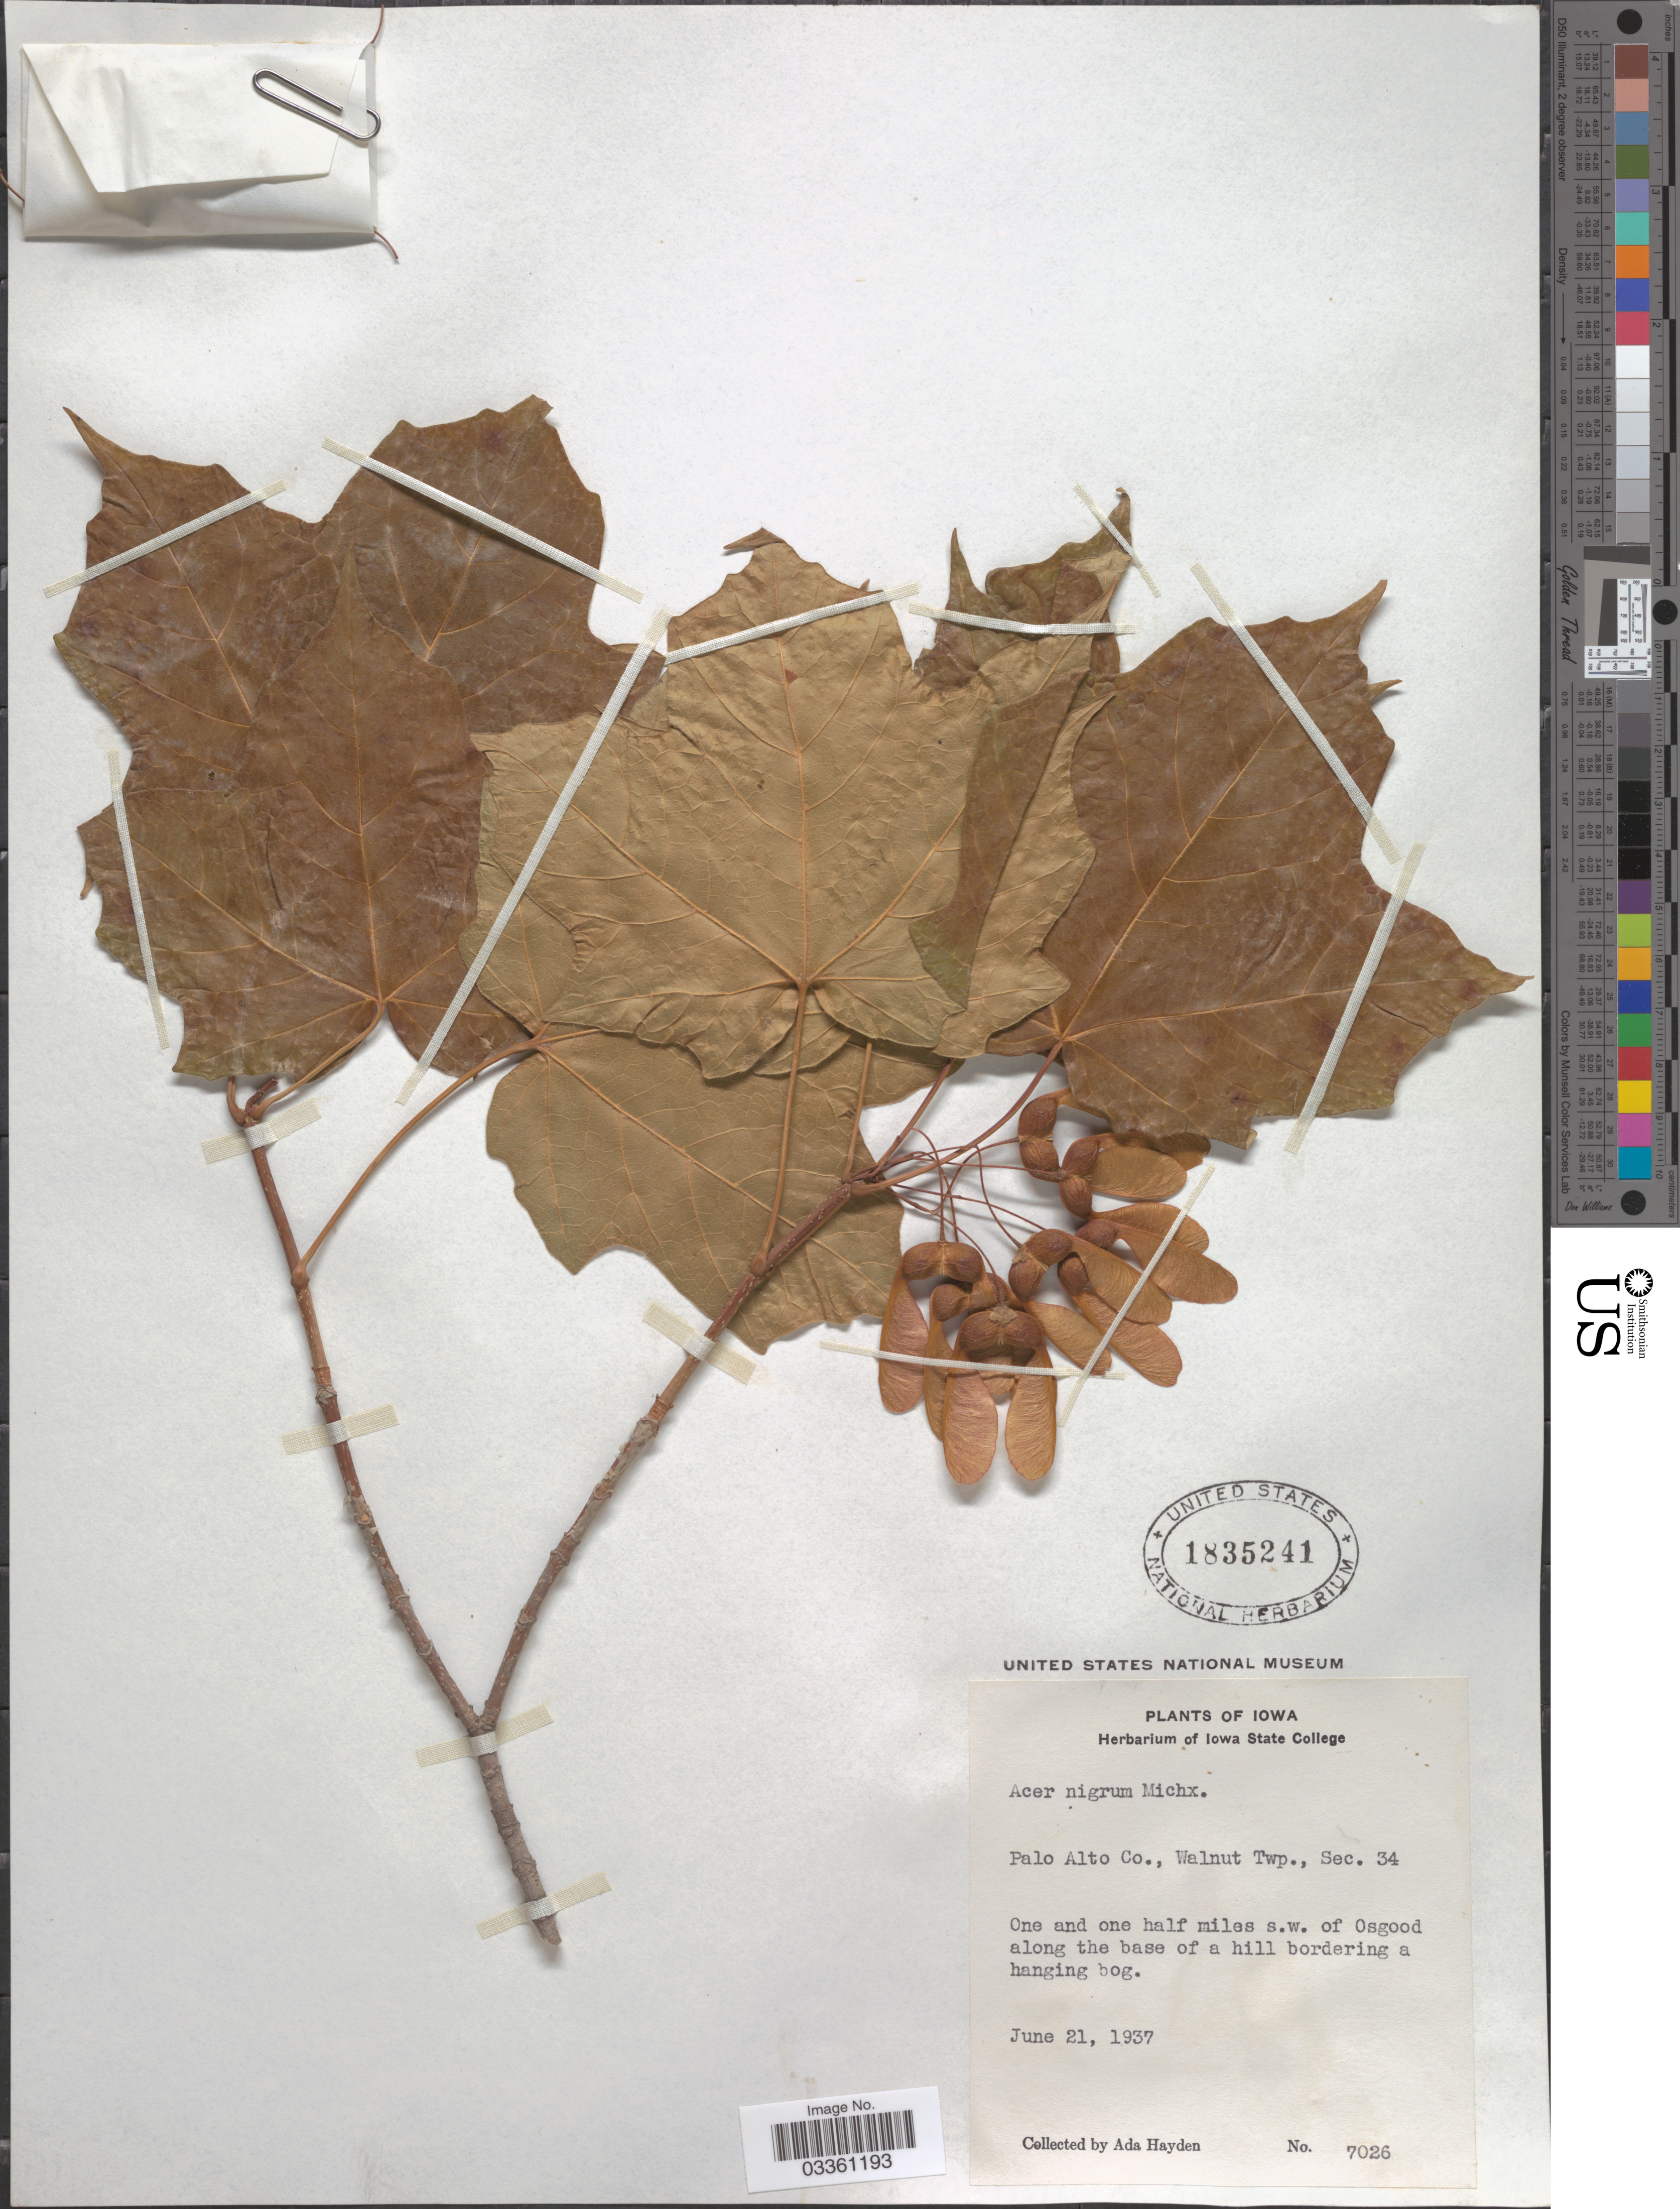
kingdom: Plantae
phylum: Tracheophyta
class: Magnoliopsida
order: Sapindales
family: Sapindaceae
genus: Acer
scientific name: Acer saccharum subsp. nigrum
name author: (F. Michx.) Desmarais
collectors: Ada Hayden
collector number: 7026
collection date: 1937-06-21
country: United States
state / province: Iowa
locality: Palo Alto Co., Walnut Twp., Sec. 34. One and a half miles s.w. of Osgood along the base of a hill bordering a hanging bog.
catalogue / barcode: US 1835241